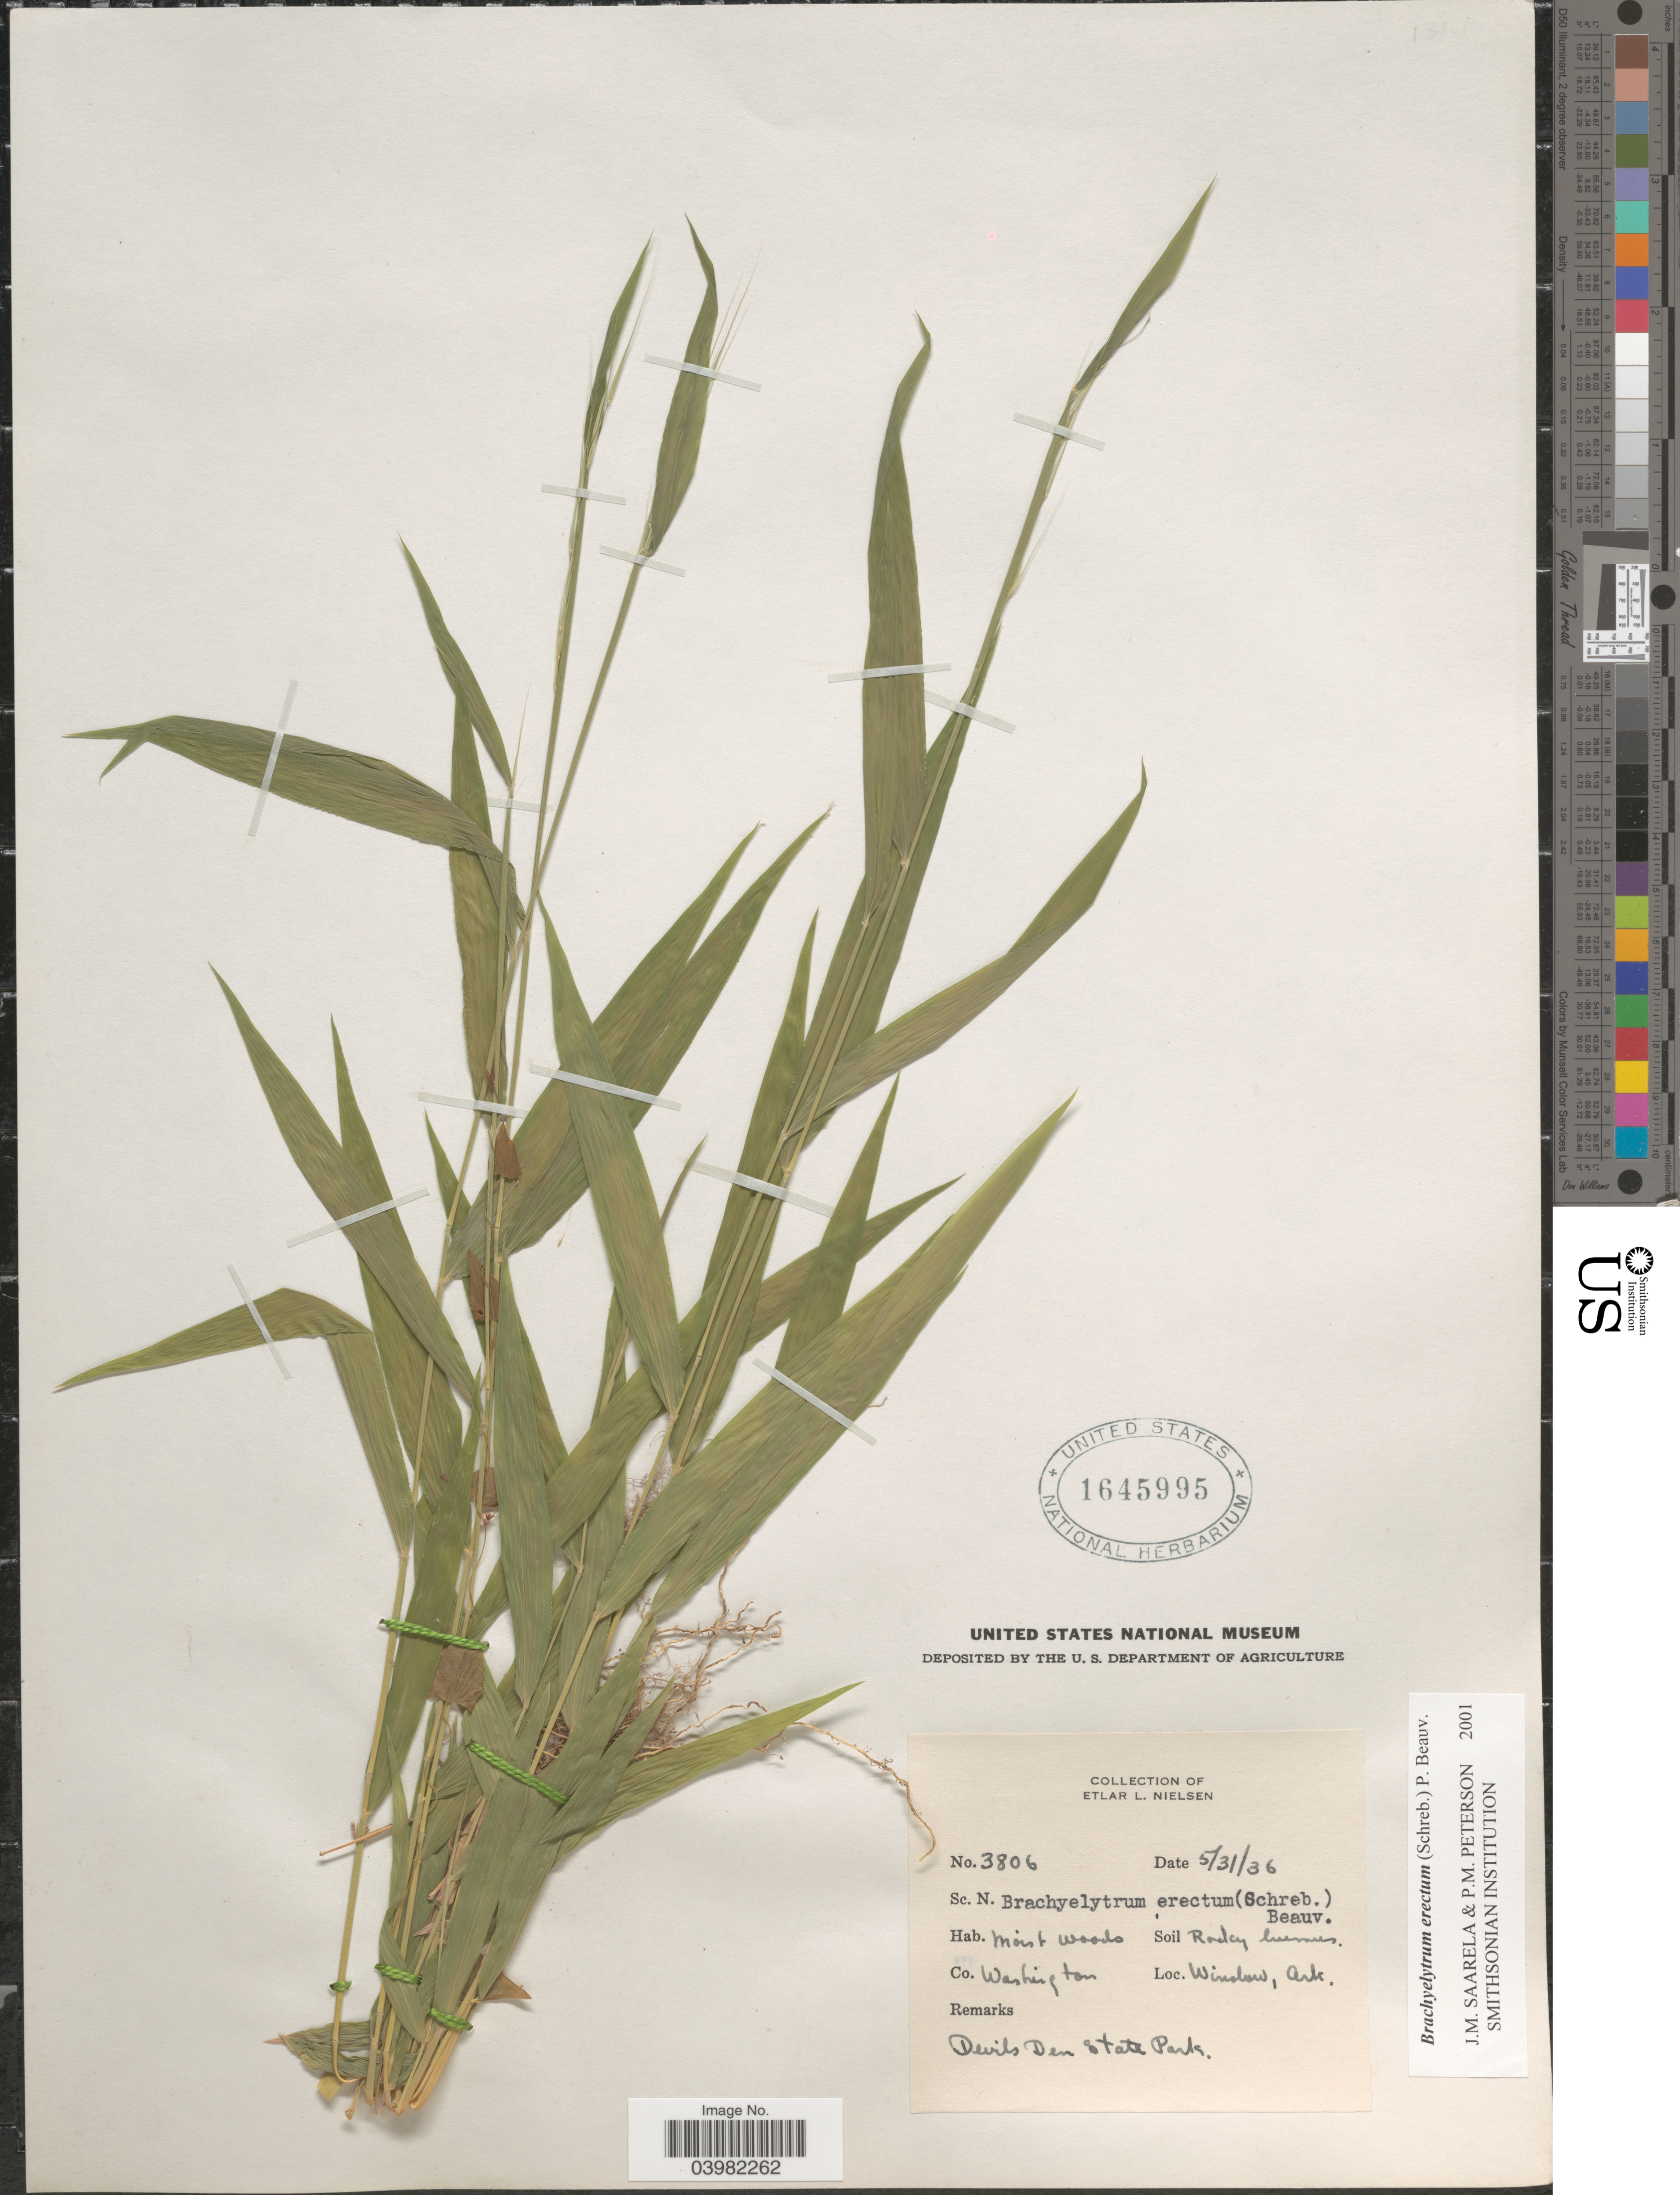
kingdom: Plantae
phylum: Tracheophyta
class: Liliopsida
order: Poales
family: Poaceae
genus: Brachyelytrum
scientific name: Brachyelytrum erectum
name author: (Schreb.) P. Beauv.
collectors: E. L. Nielsen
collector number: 3806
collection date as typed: Transcribed d/m/y: 31/5/36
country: United States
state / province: Arkansas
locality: Co. Washington. Winslow. Devils Den State Park.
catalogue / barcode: US 1645995